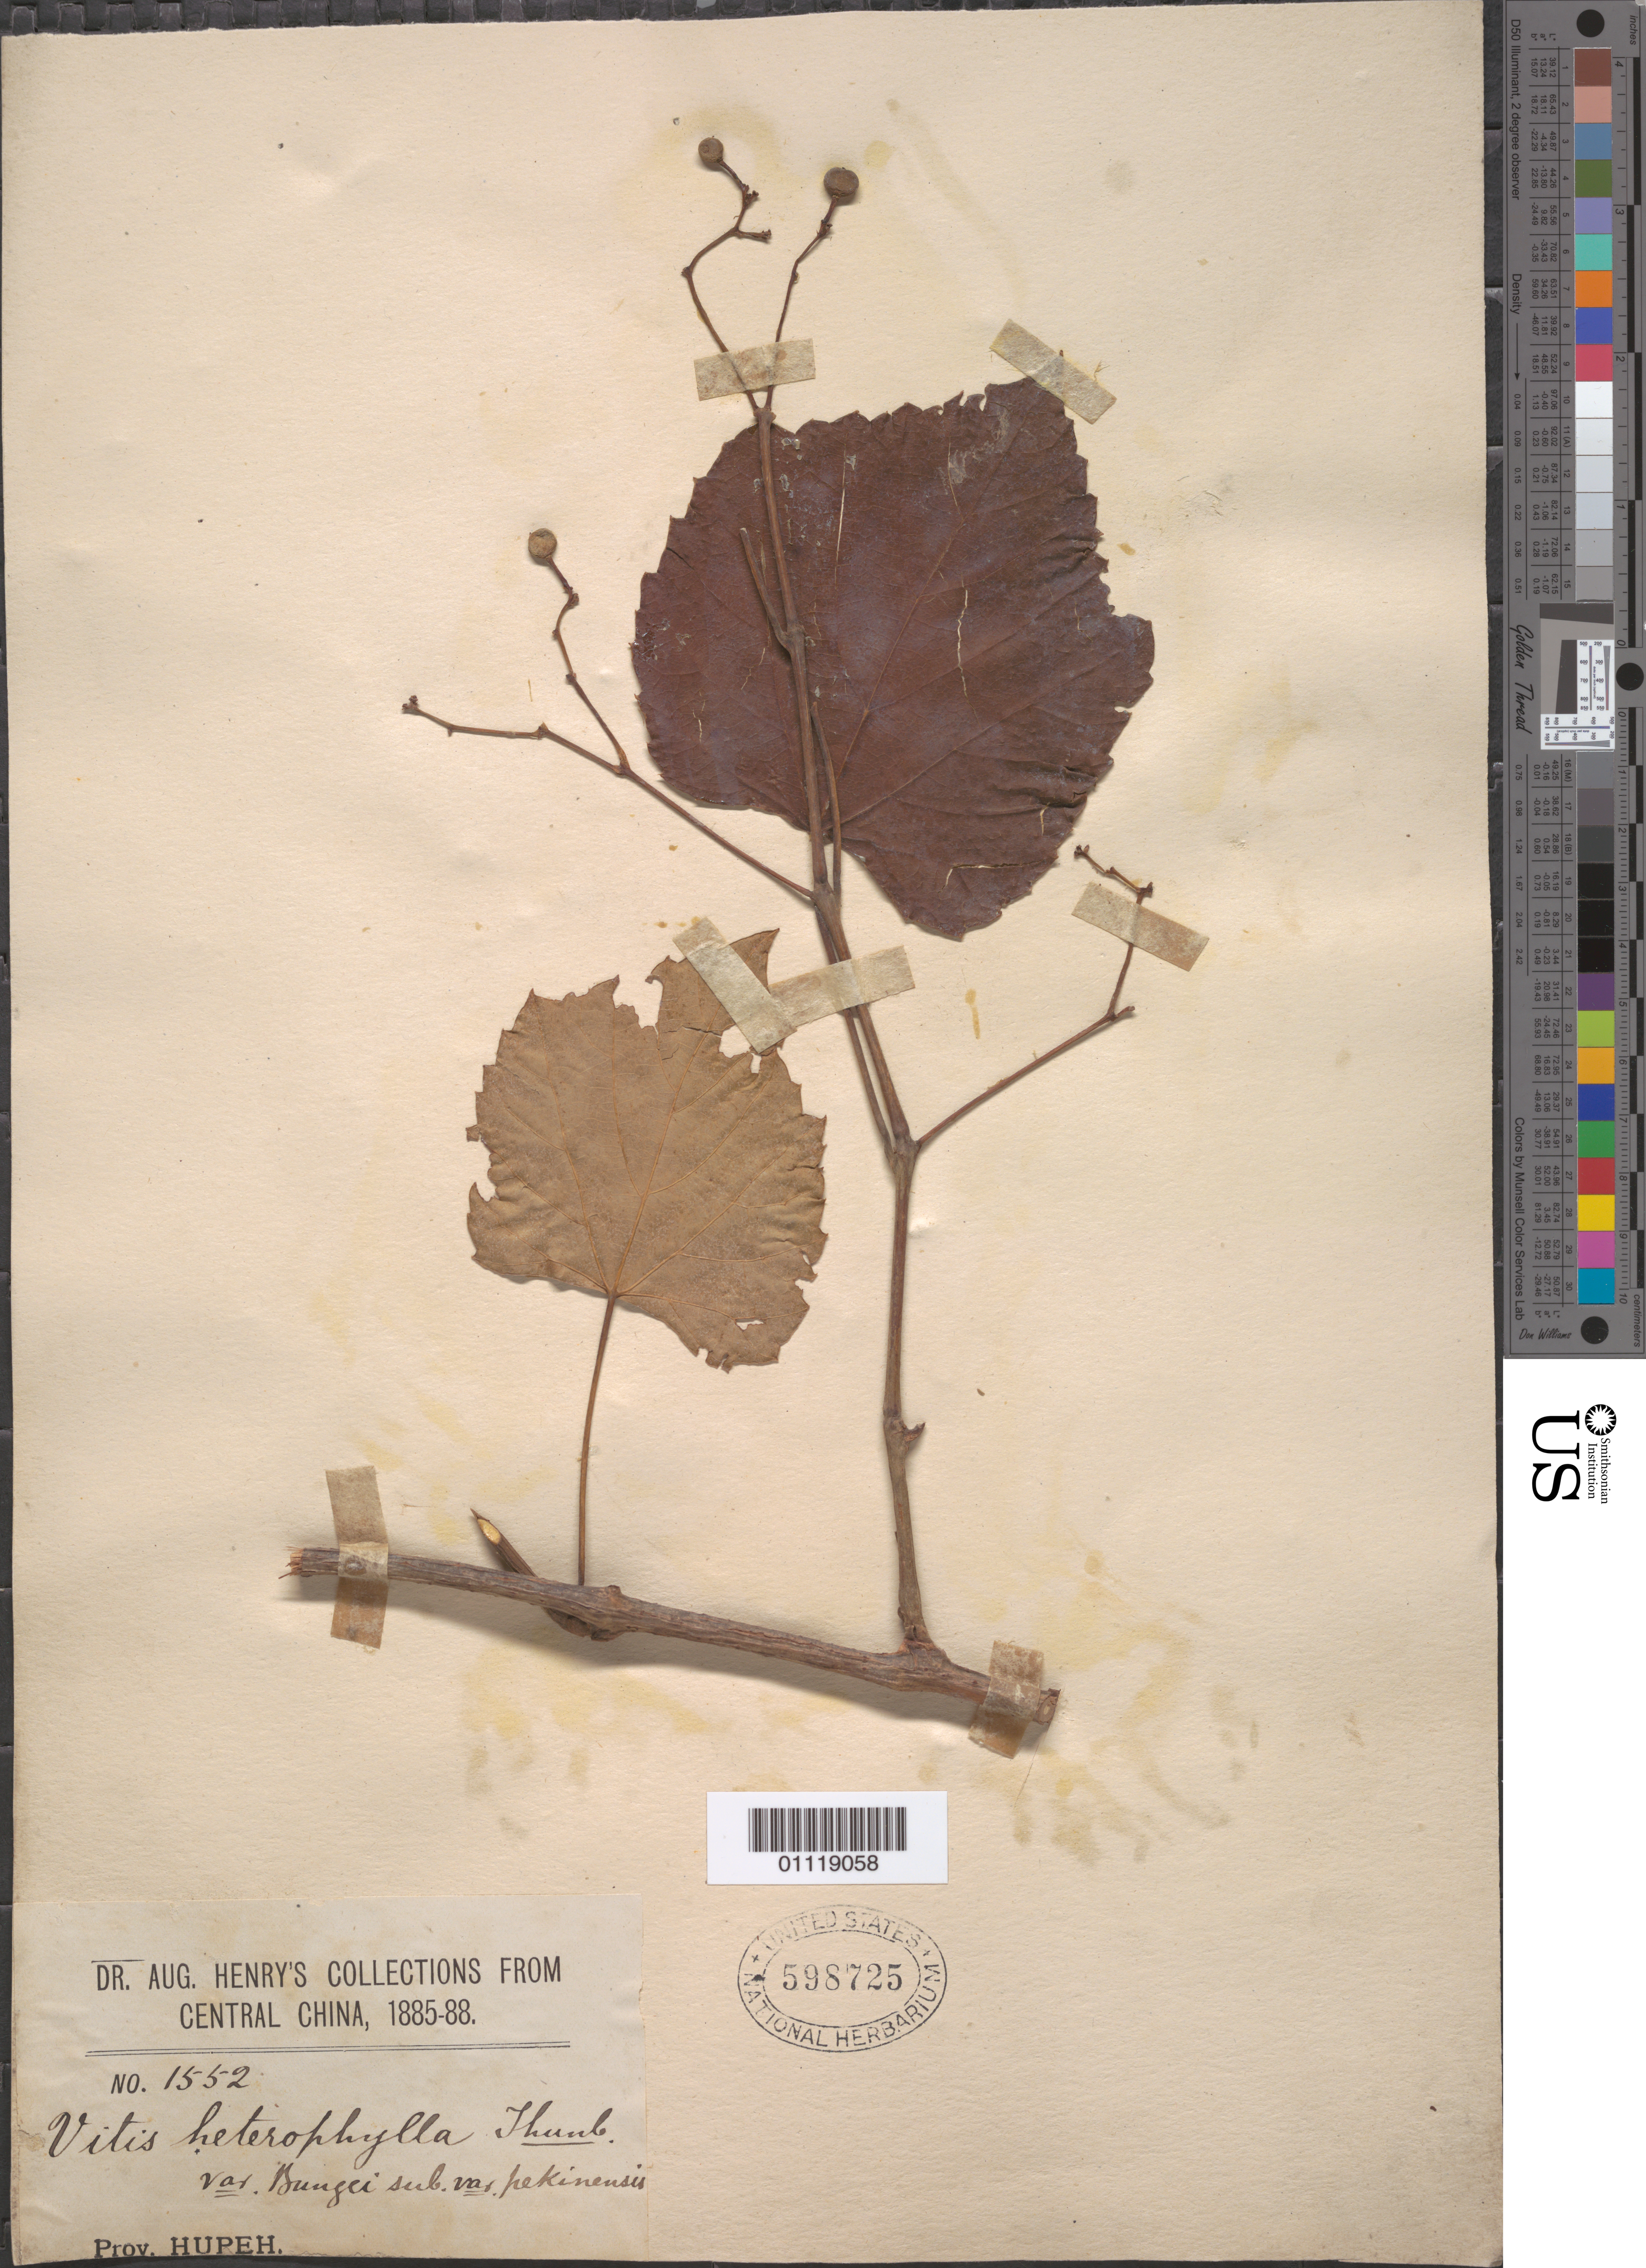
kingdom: Plantae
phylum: Tracheophyta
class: Magnoliopsida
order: Vitales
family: Vitaceae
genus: Ampelopsis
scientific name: Ampelopsis glandulosa var. heterophylla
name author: (Thunb.) Momiy.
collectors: A. Henry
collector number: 1552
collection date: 1885/1888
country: China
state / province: Hubei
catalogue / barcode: US 598725